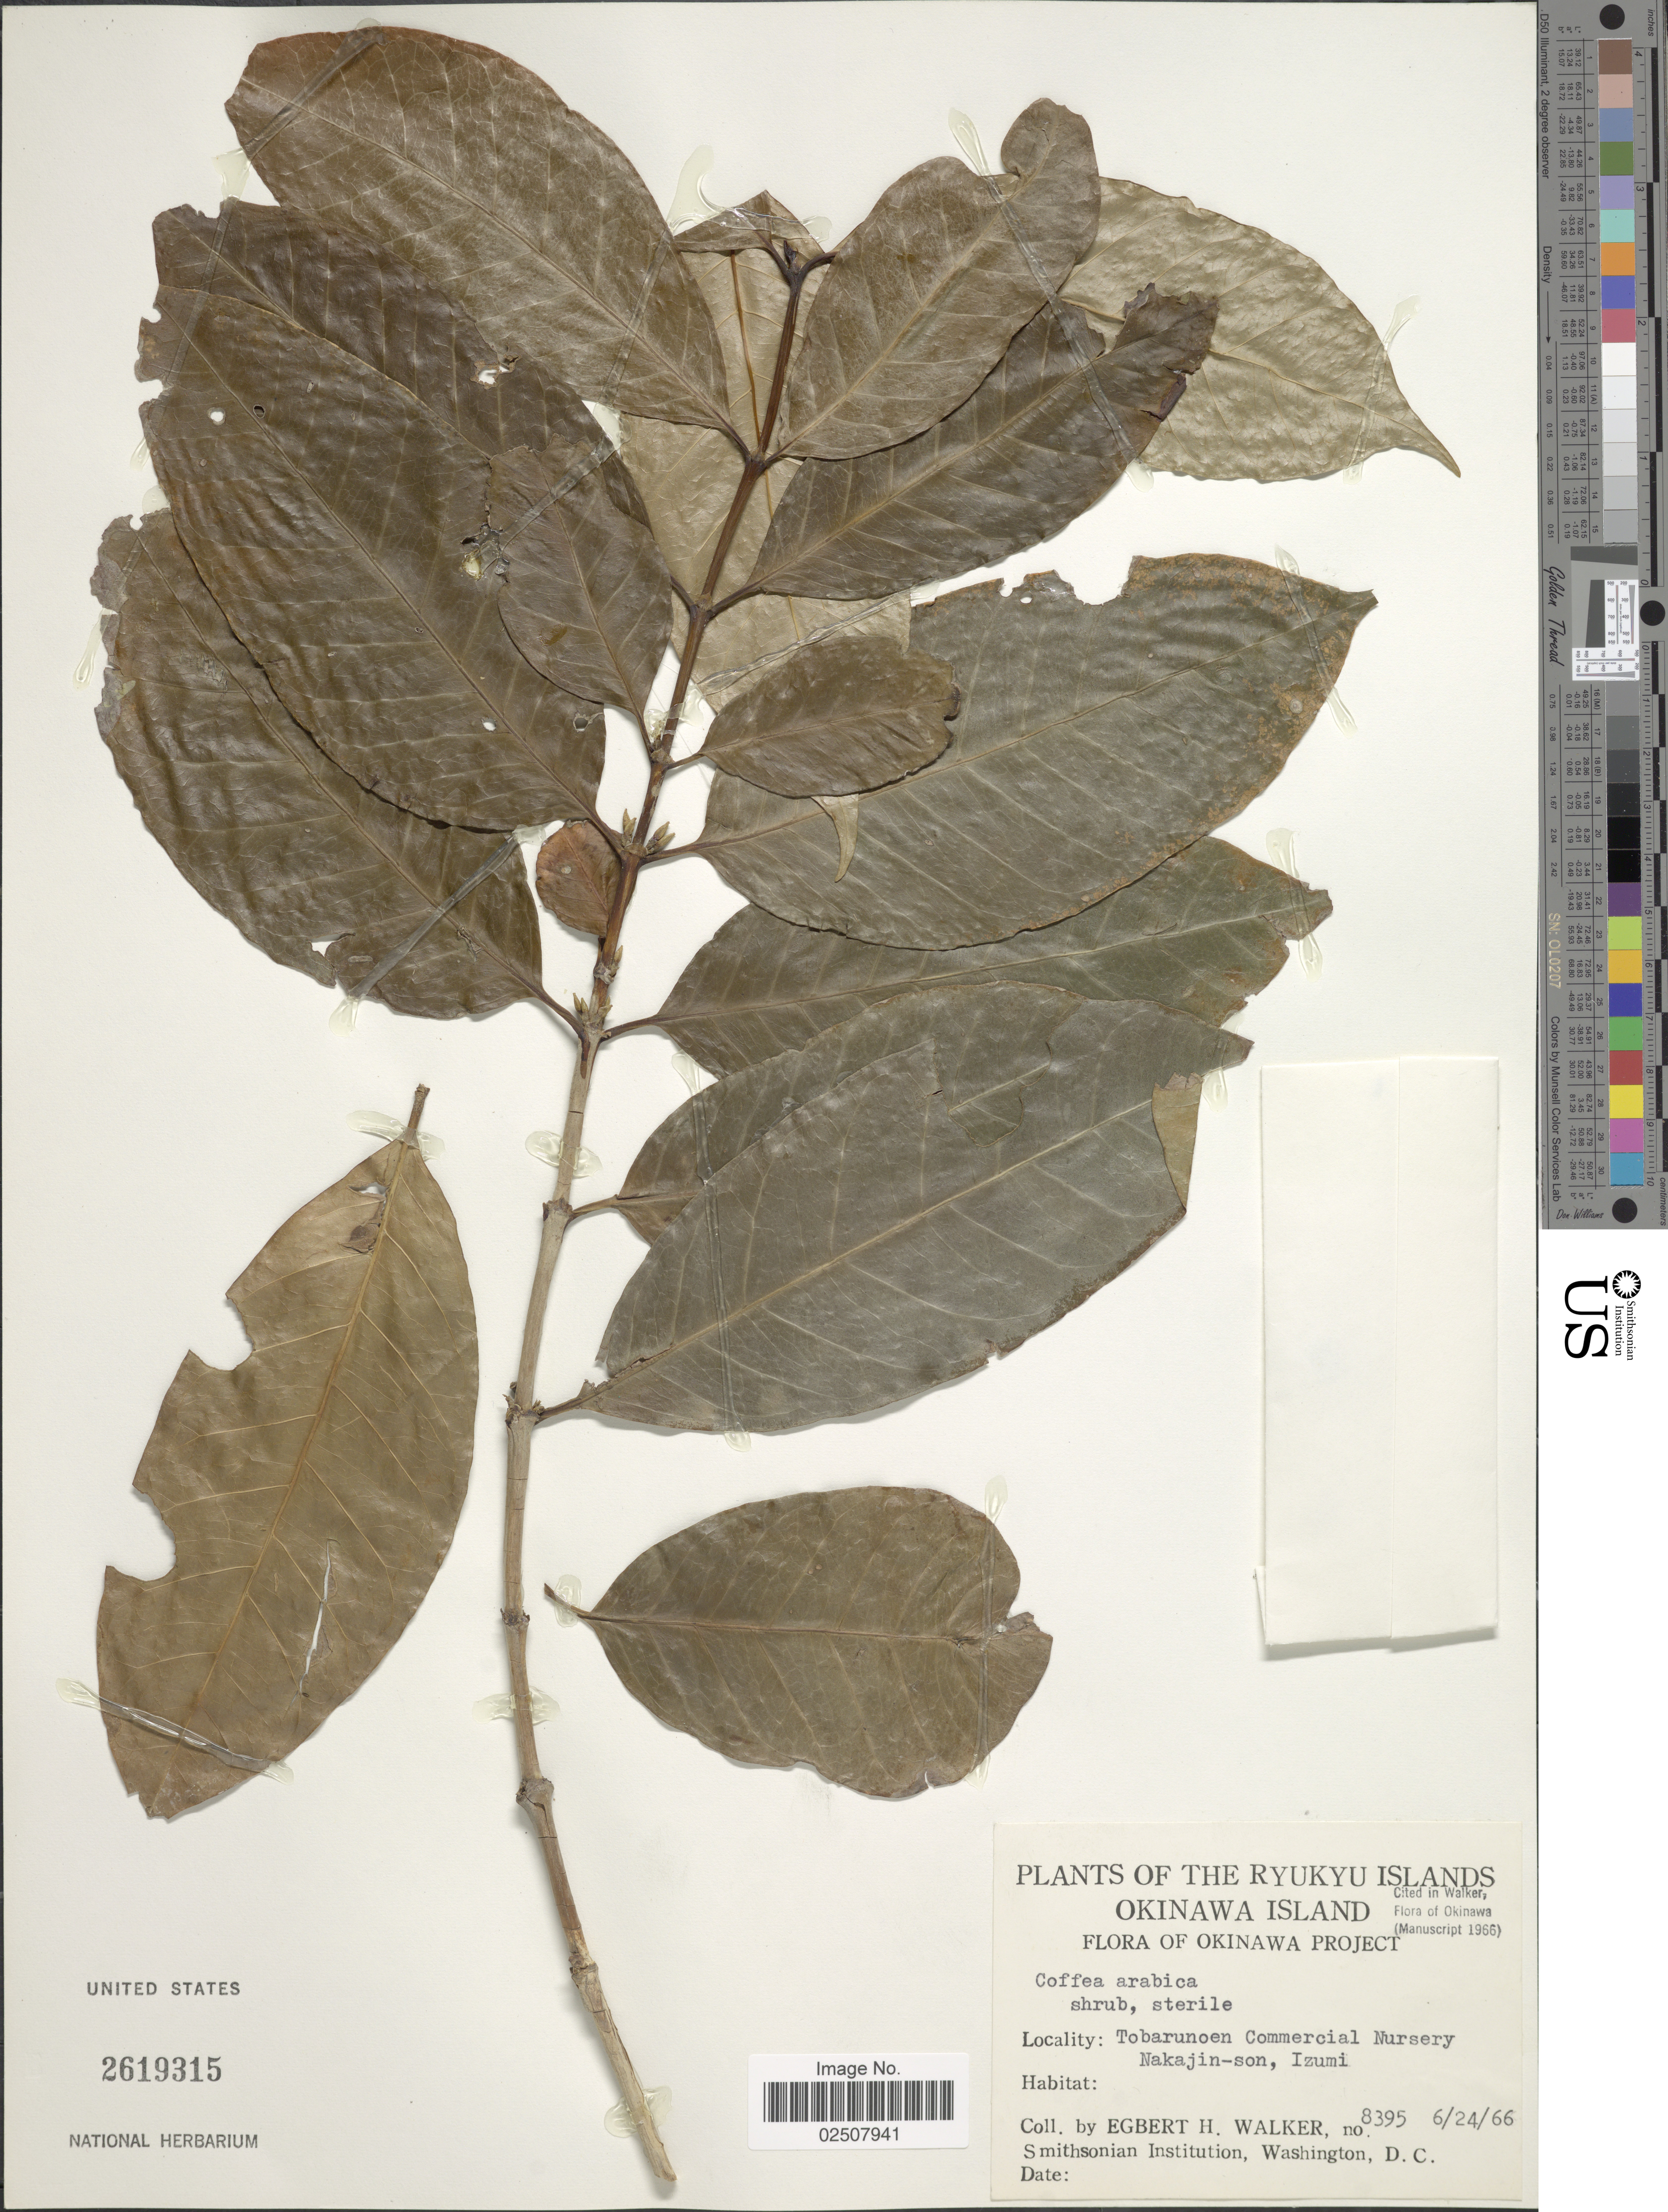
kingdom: Plantae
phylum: Tracheophyta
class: Magnoliopsida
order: Gentianales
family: Rubiaceae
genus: Coffea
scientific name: Coffea arabica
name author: L.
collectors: E. H. Walker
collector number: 8395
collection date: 1966-06-24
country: Japan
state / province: Okinawa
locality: The Ryukyu Islands, Okinawa Island, Okinawa Project, Tobarunoen Commercial Nursery Nakajin-son, Izumi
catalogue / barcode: US 2619315